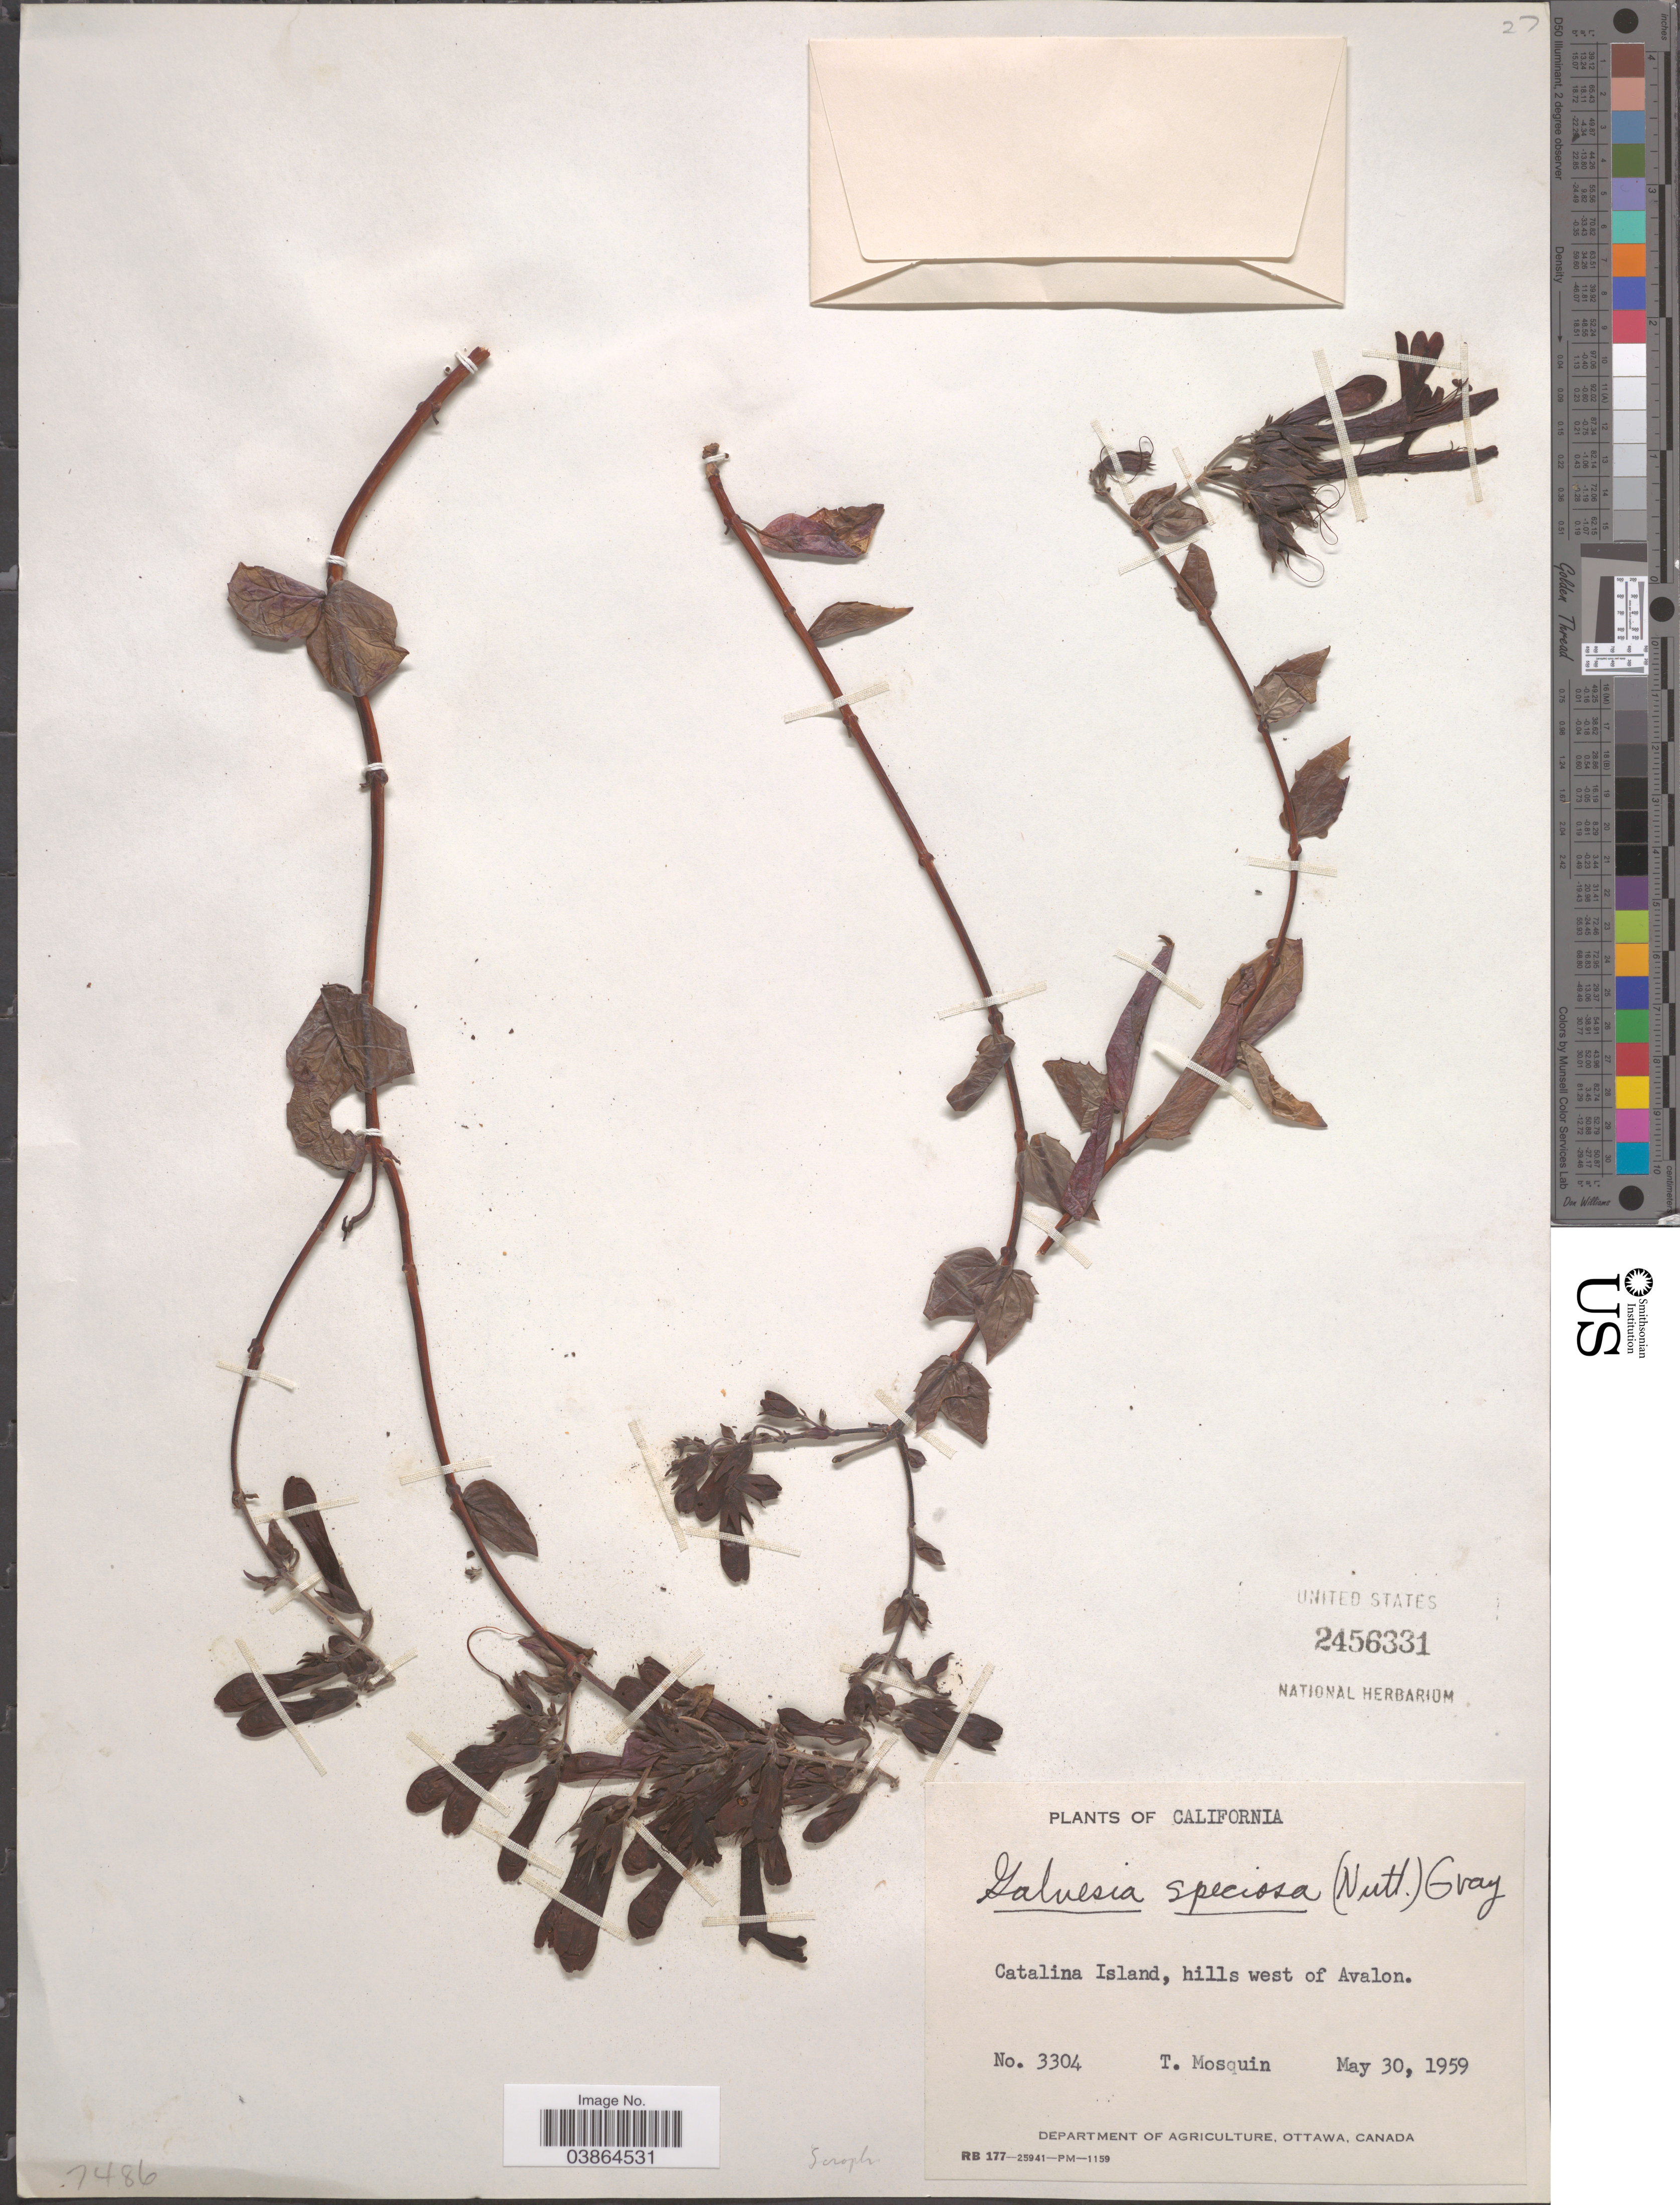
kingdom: Plantae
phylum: Tracheophyta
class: Magnoliopsida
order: Lamiales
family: Plantaginaceae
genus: Gambelia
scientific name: Gambelia speciosa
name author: Nutt.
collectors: T. Mosquin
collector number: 3304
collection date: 1959-05-30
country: United States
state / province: California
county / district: Los Angeles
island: Santa Catalina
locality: Catalina Island, hills west of Avalon.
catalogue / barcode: US 2456331